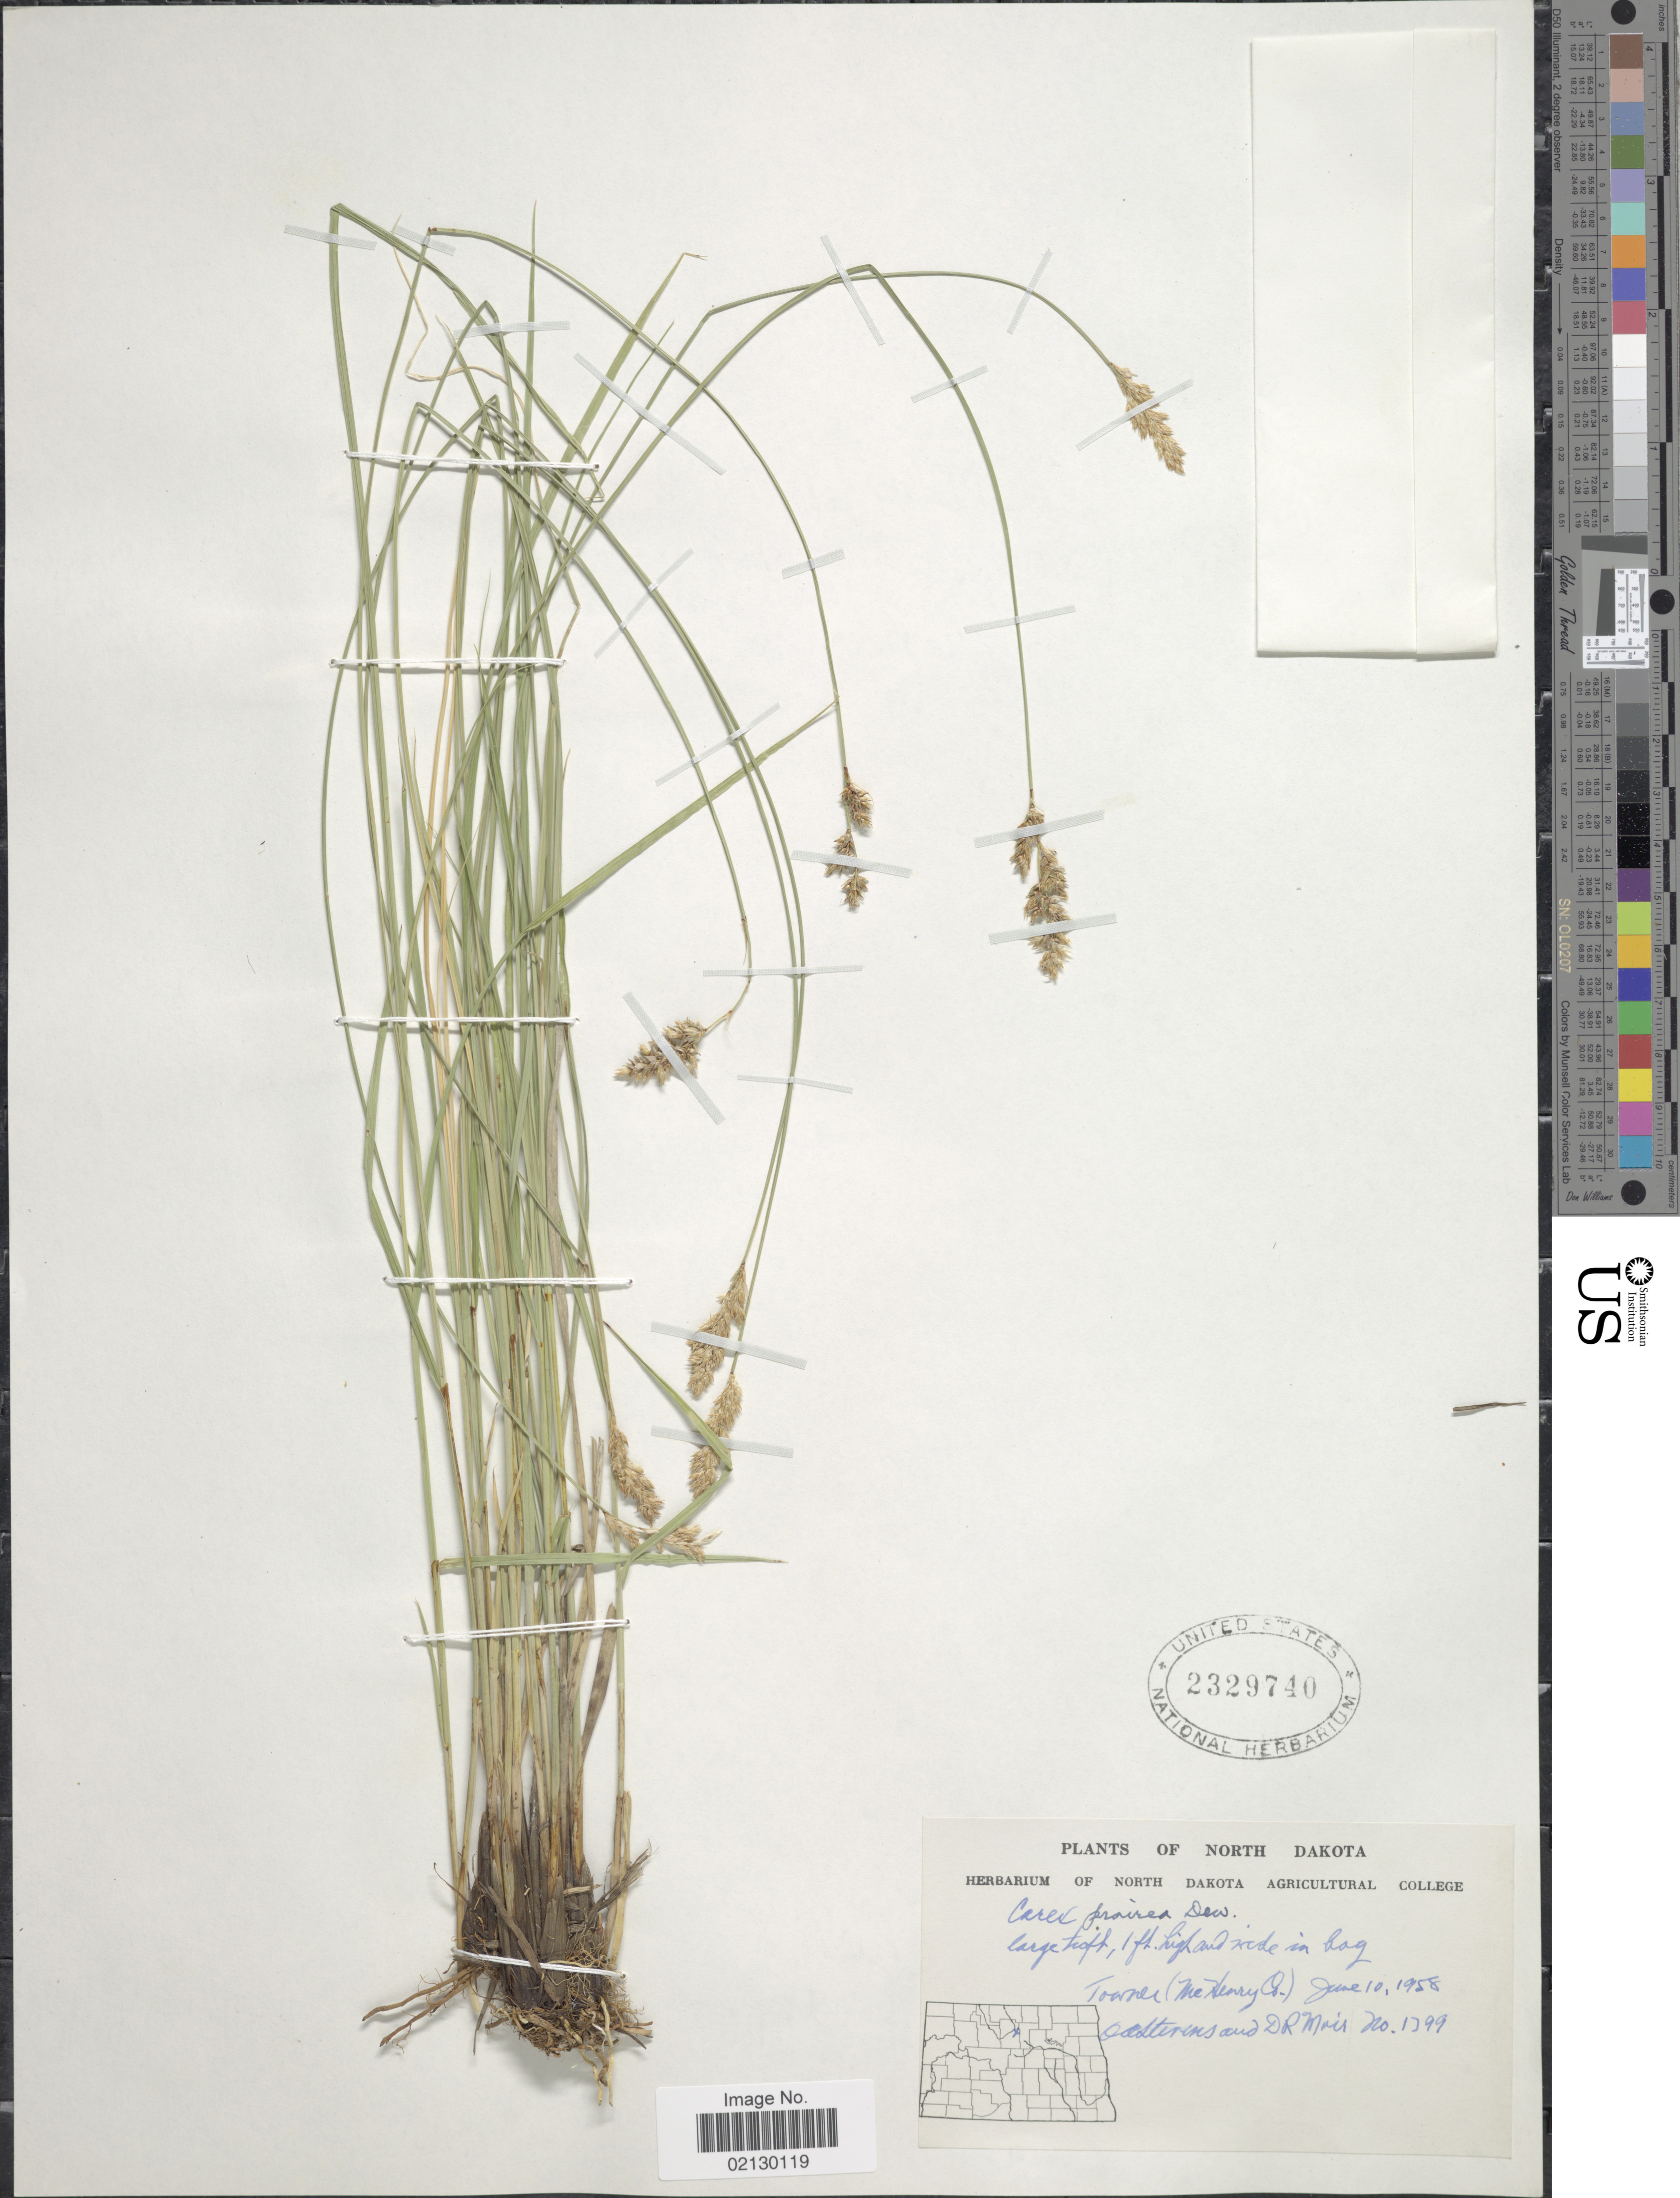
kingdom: Plantae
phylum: Tracheophyta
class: Liliopsida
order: Poales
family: Cyperaceae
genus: Carex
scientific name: Carex prairea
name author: Dewey ex Alph. Wood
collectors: O. A. Stevens & D. Moir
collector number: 1399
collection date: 1958-06-10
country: United States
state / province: North Dakota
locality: Towner (Mc Henry Co.)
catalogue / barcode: US 2329740